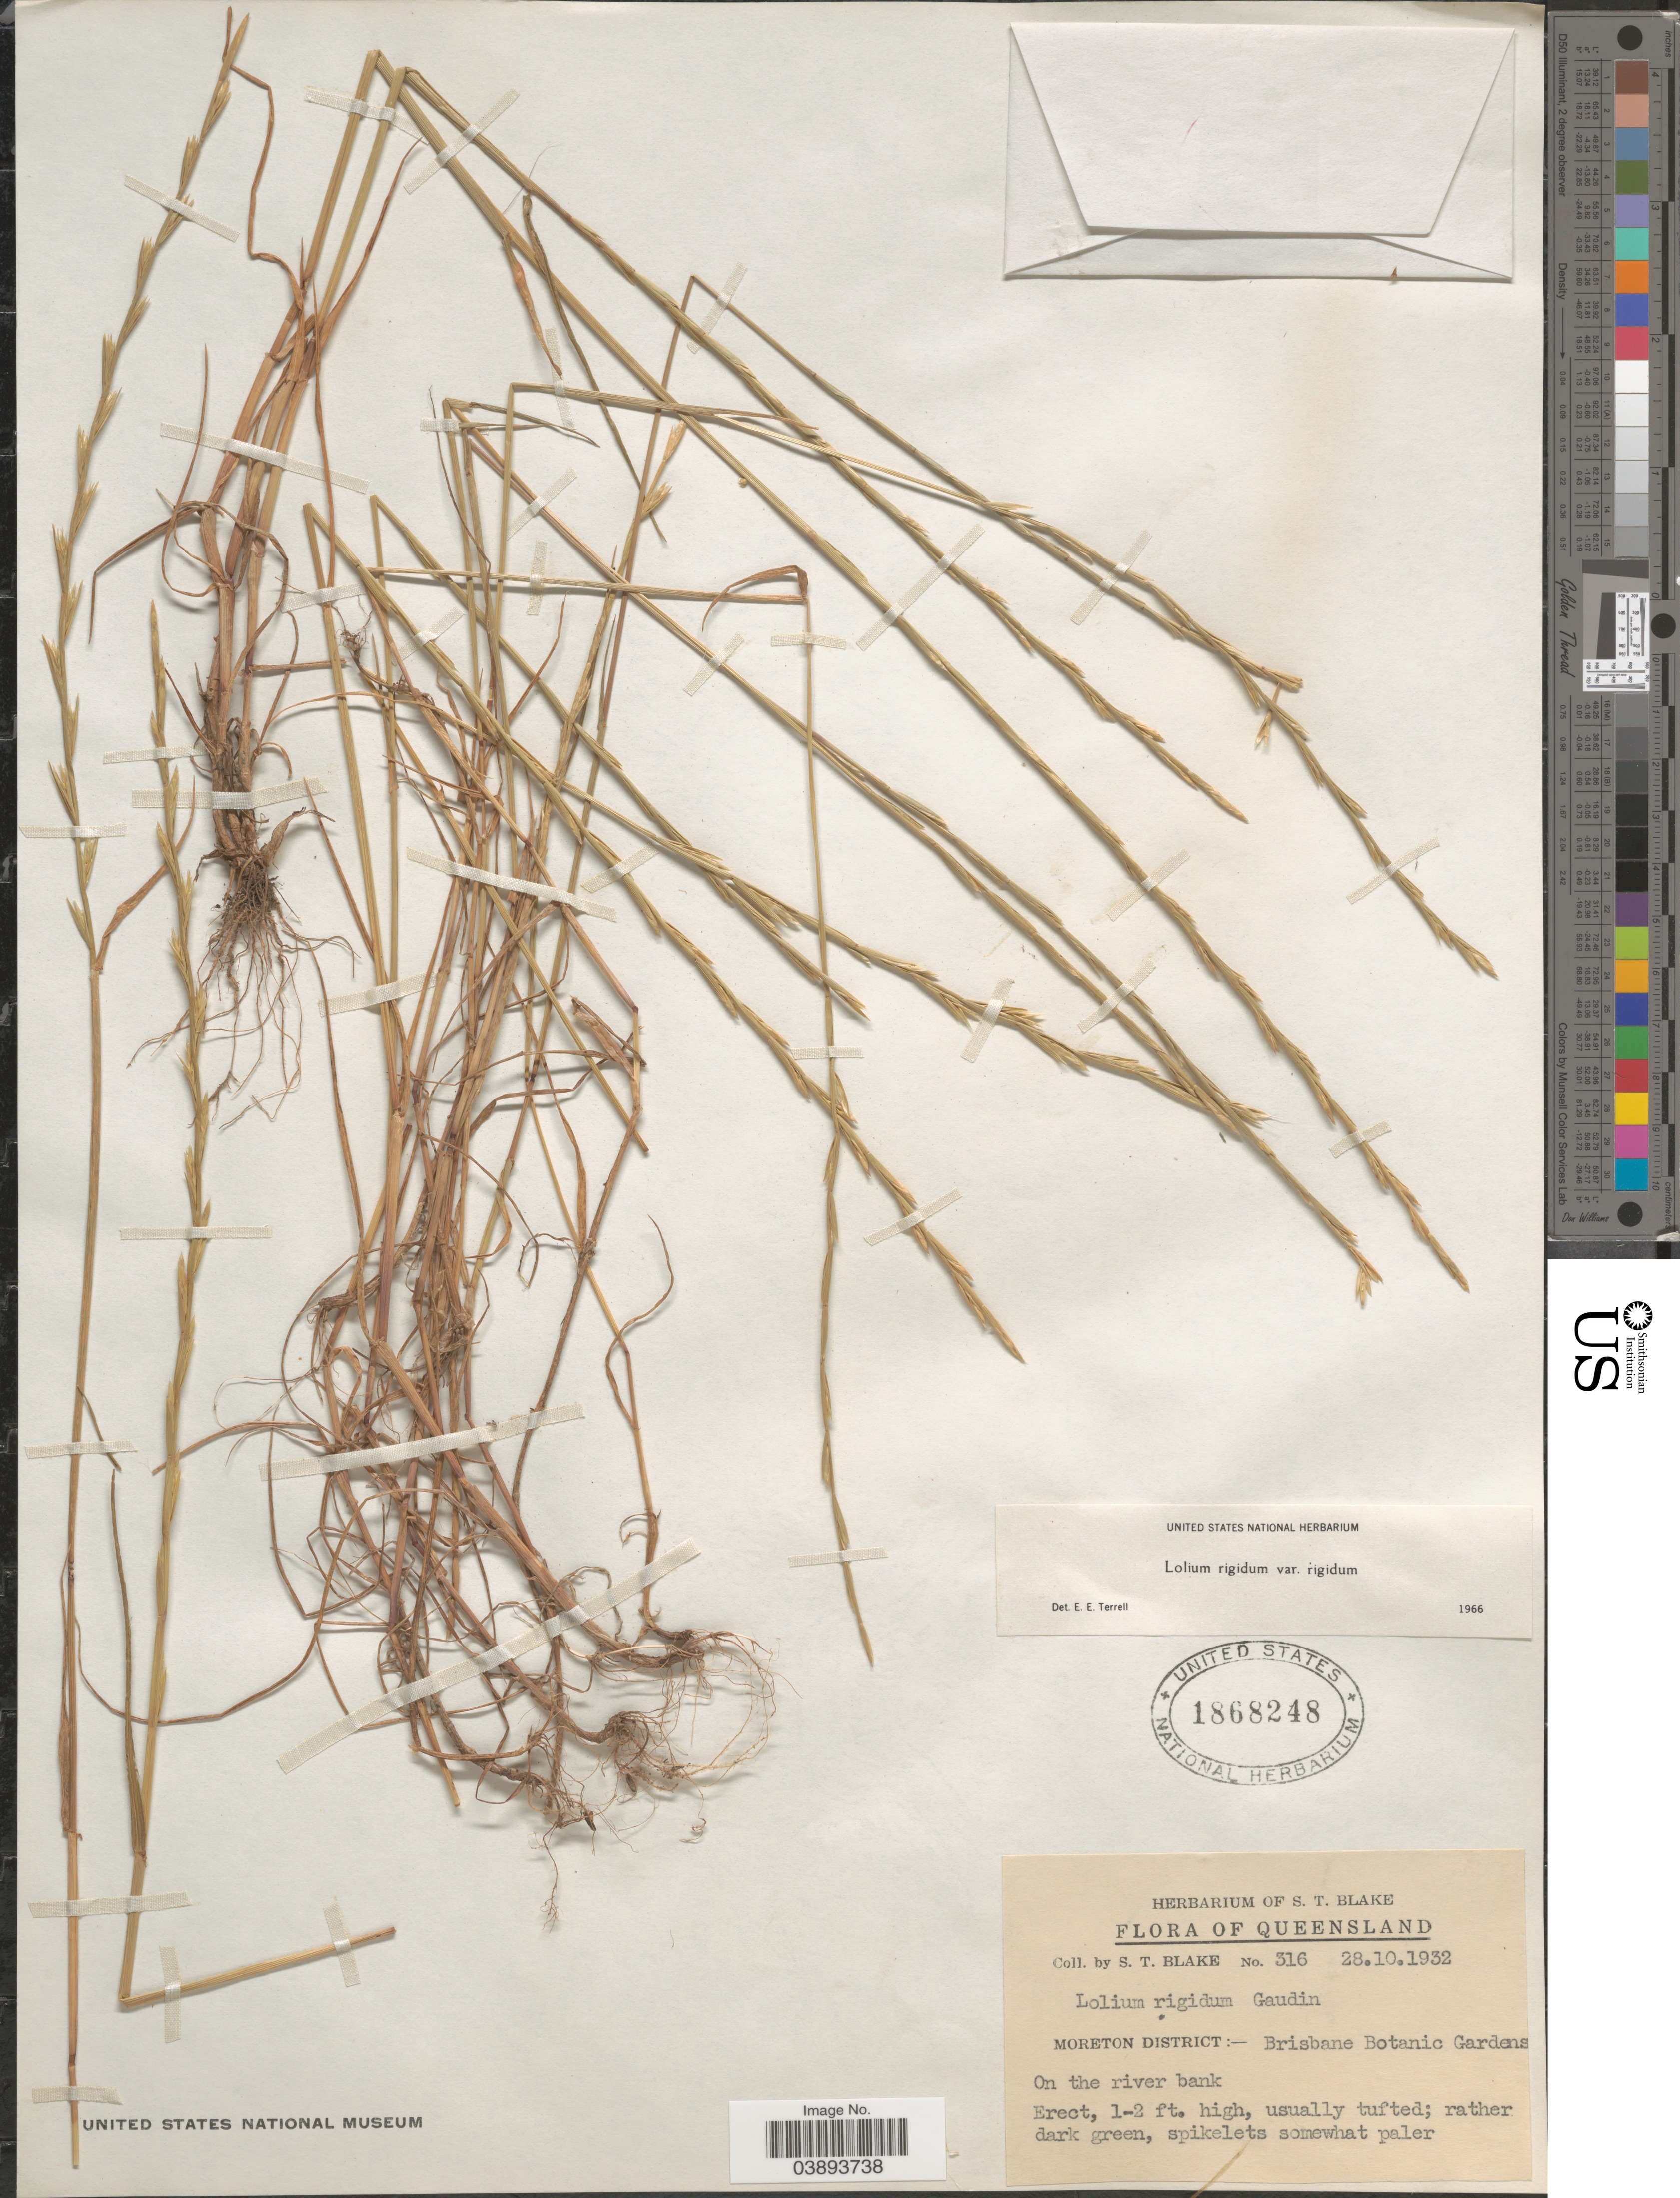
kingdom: Plantae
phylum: Tracheophyta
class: Liliopsida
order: Poales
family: Poaceae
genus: Lolium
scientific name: Lolium rigidum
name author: Gaudin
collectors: S. T. Blake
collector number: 316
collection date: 1932-10-28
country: Australia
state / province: Queensland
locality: Moreton District:- Brisbane Botanic Gardens. On the river bank.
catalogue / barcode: US 1868248